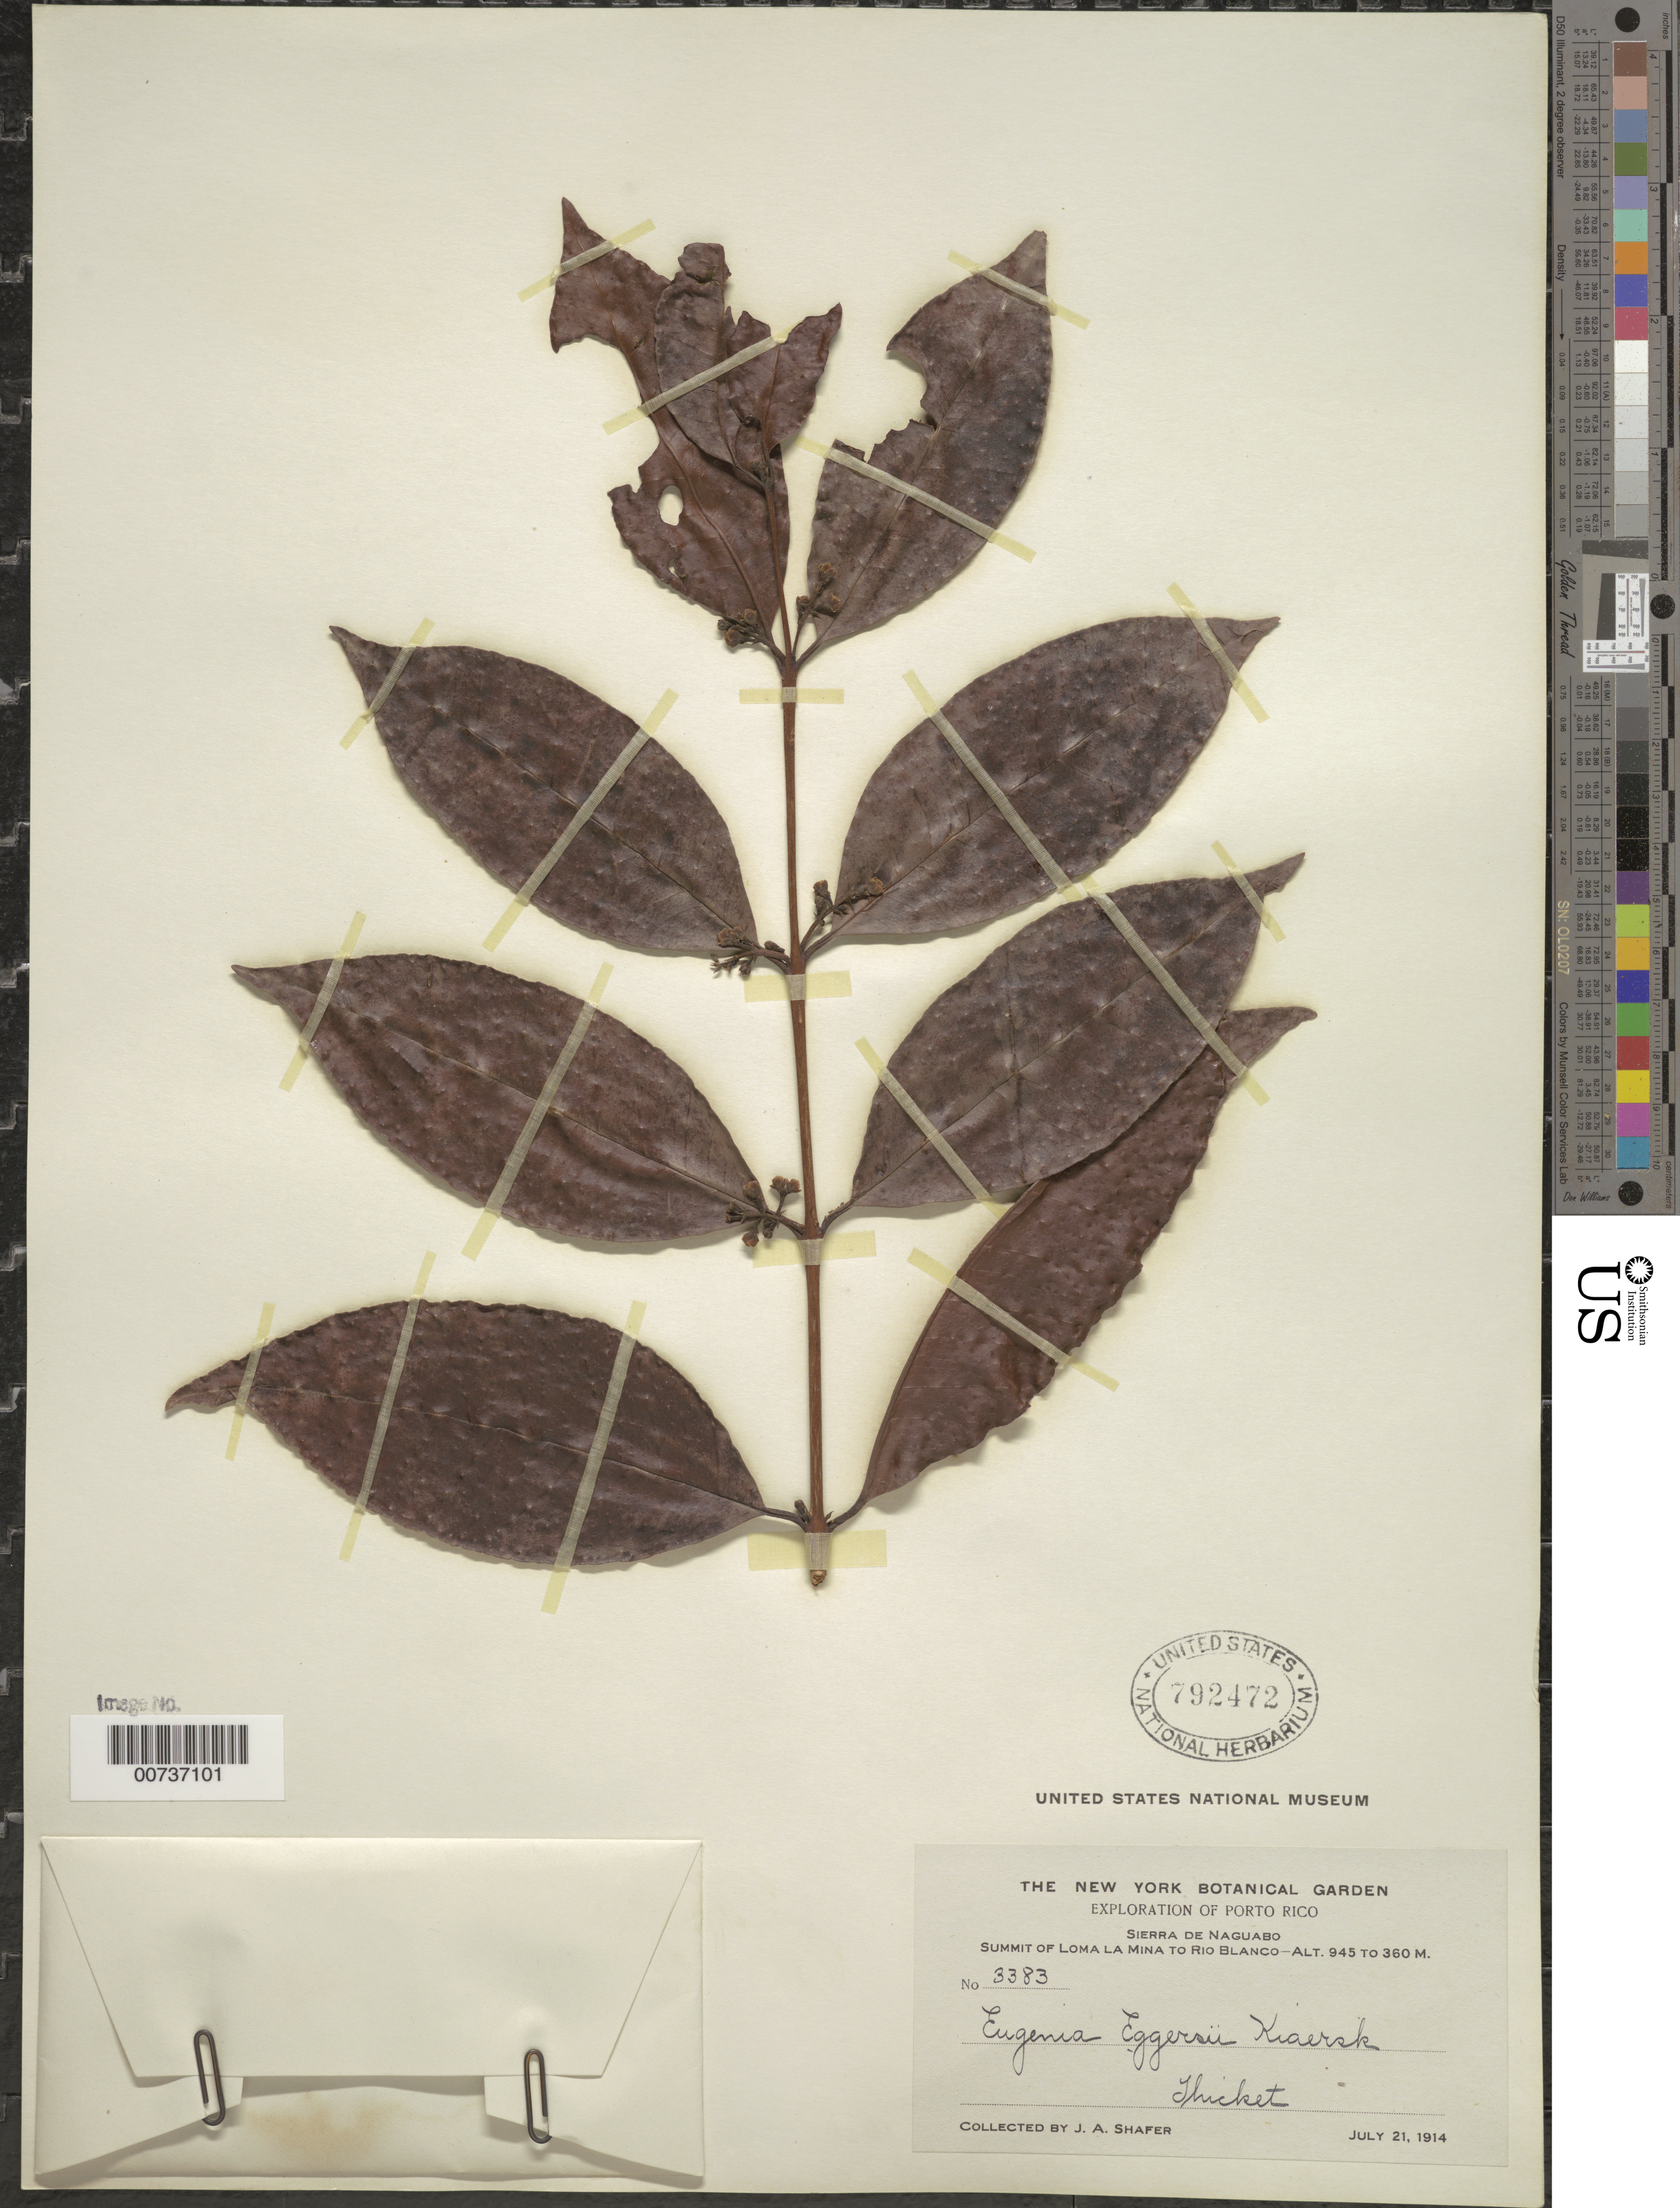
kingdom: Plantae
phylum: Tracheophyta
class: Magnoliopsida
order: Myrtales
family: Myrtaceae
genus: Eugenia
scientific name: Eugenia eggersii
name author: Kiaersk.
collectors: J. A. Shafer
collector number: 3383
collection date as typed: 21 Jul 1914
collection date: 1914-07-21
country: Puerto Rico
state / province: Naguabo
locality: Sierra de Naguabo, summit of Loma La Mina to Río Blanco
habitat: Thicket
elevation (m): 360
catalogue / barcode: US 792472